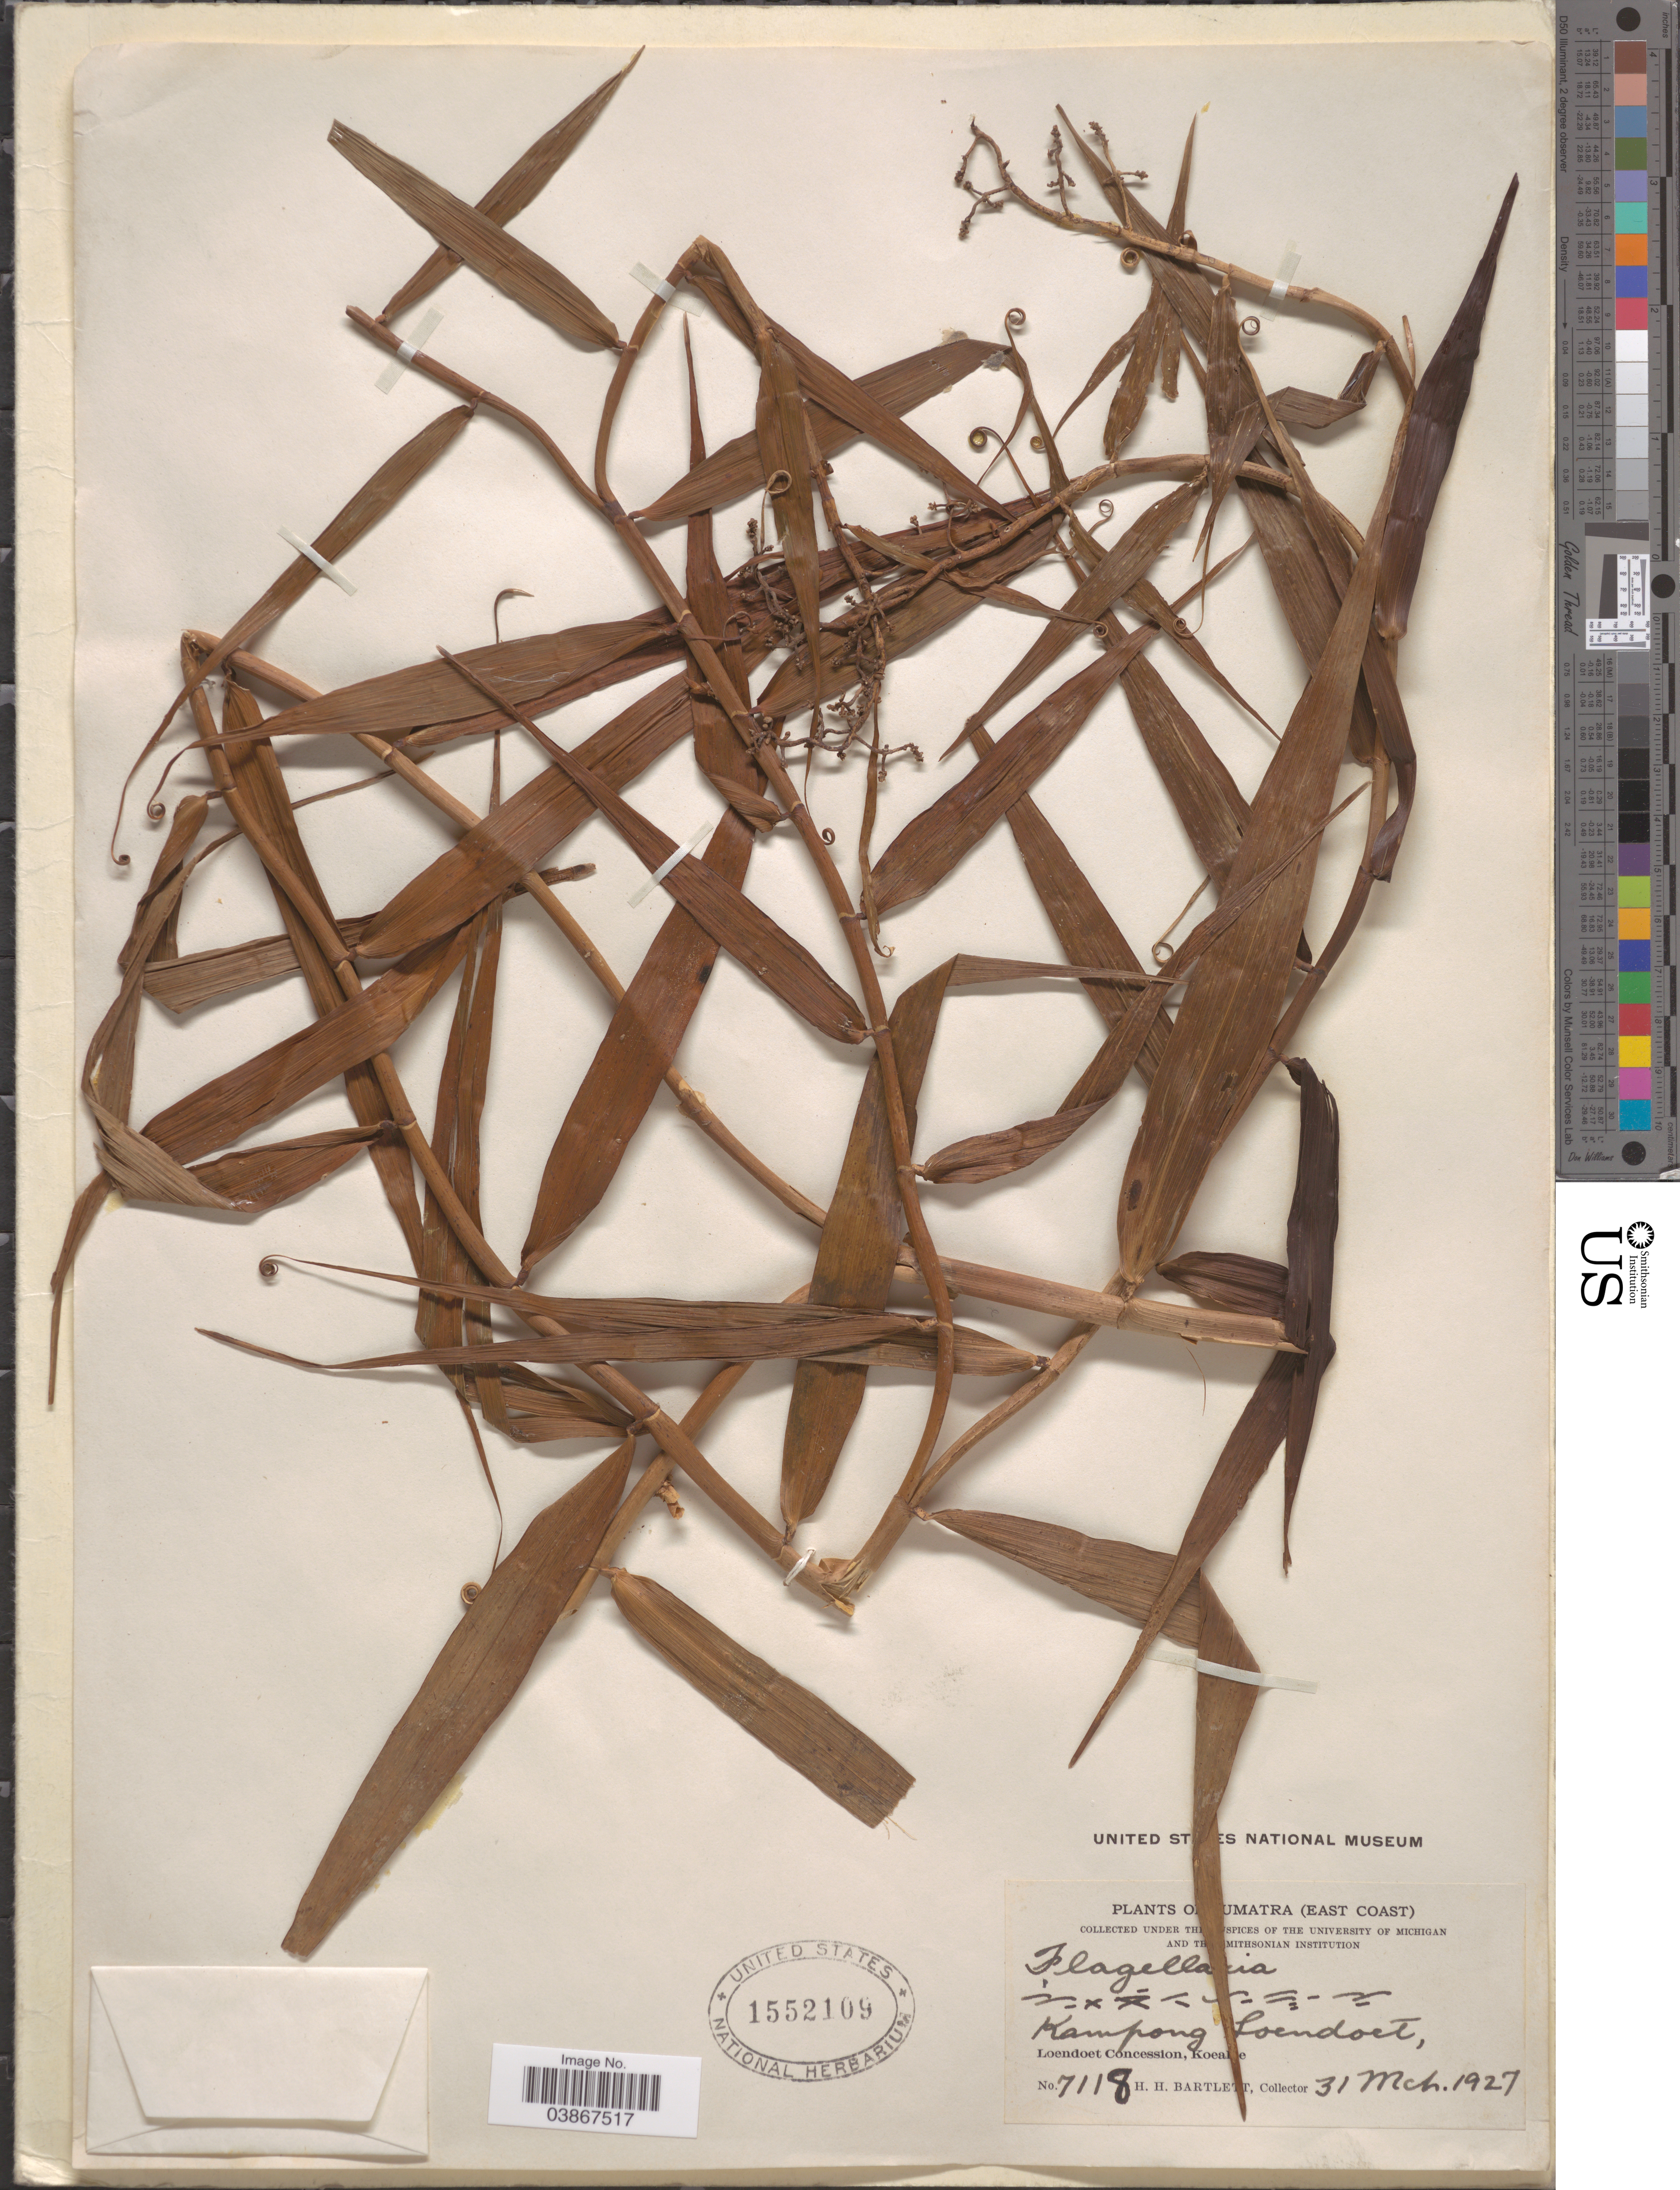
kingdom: Plantae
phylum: Tracheophyta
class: Liliopsida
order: Poales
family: Flagellariaceae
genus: Flagellaria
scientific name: Flagellaria sp.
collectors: H. H. Bartlett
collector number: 7118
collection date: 1927-03-31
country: Indonesia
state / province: Sumatra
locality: (East Coast). Loendoet Concession, Koea [illegible text]e.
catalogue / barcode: US 1552109